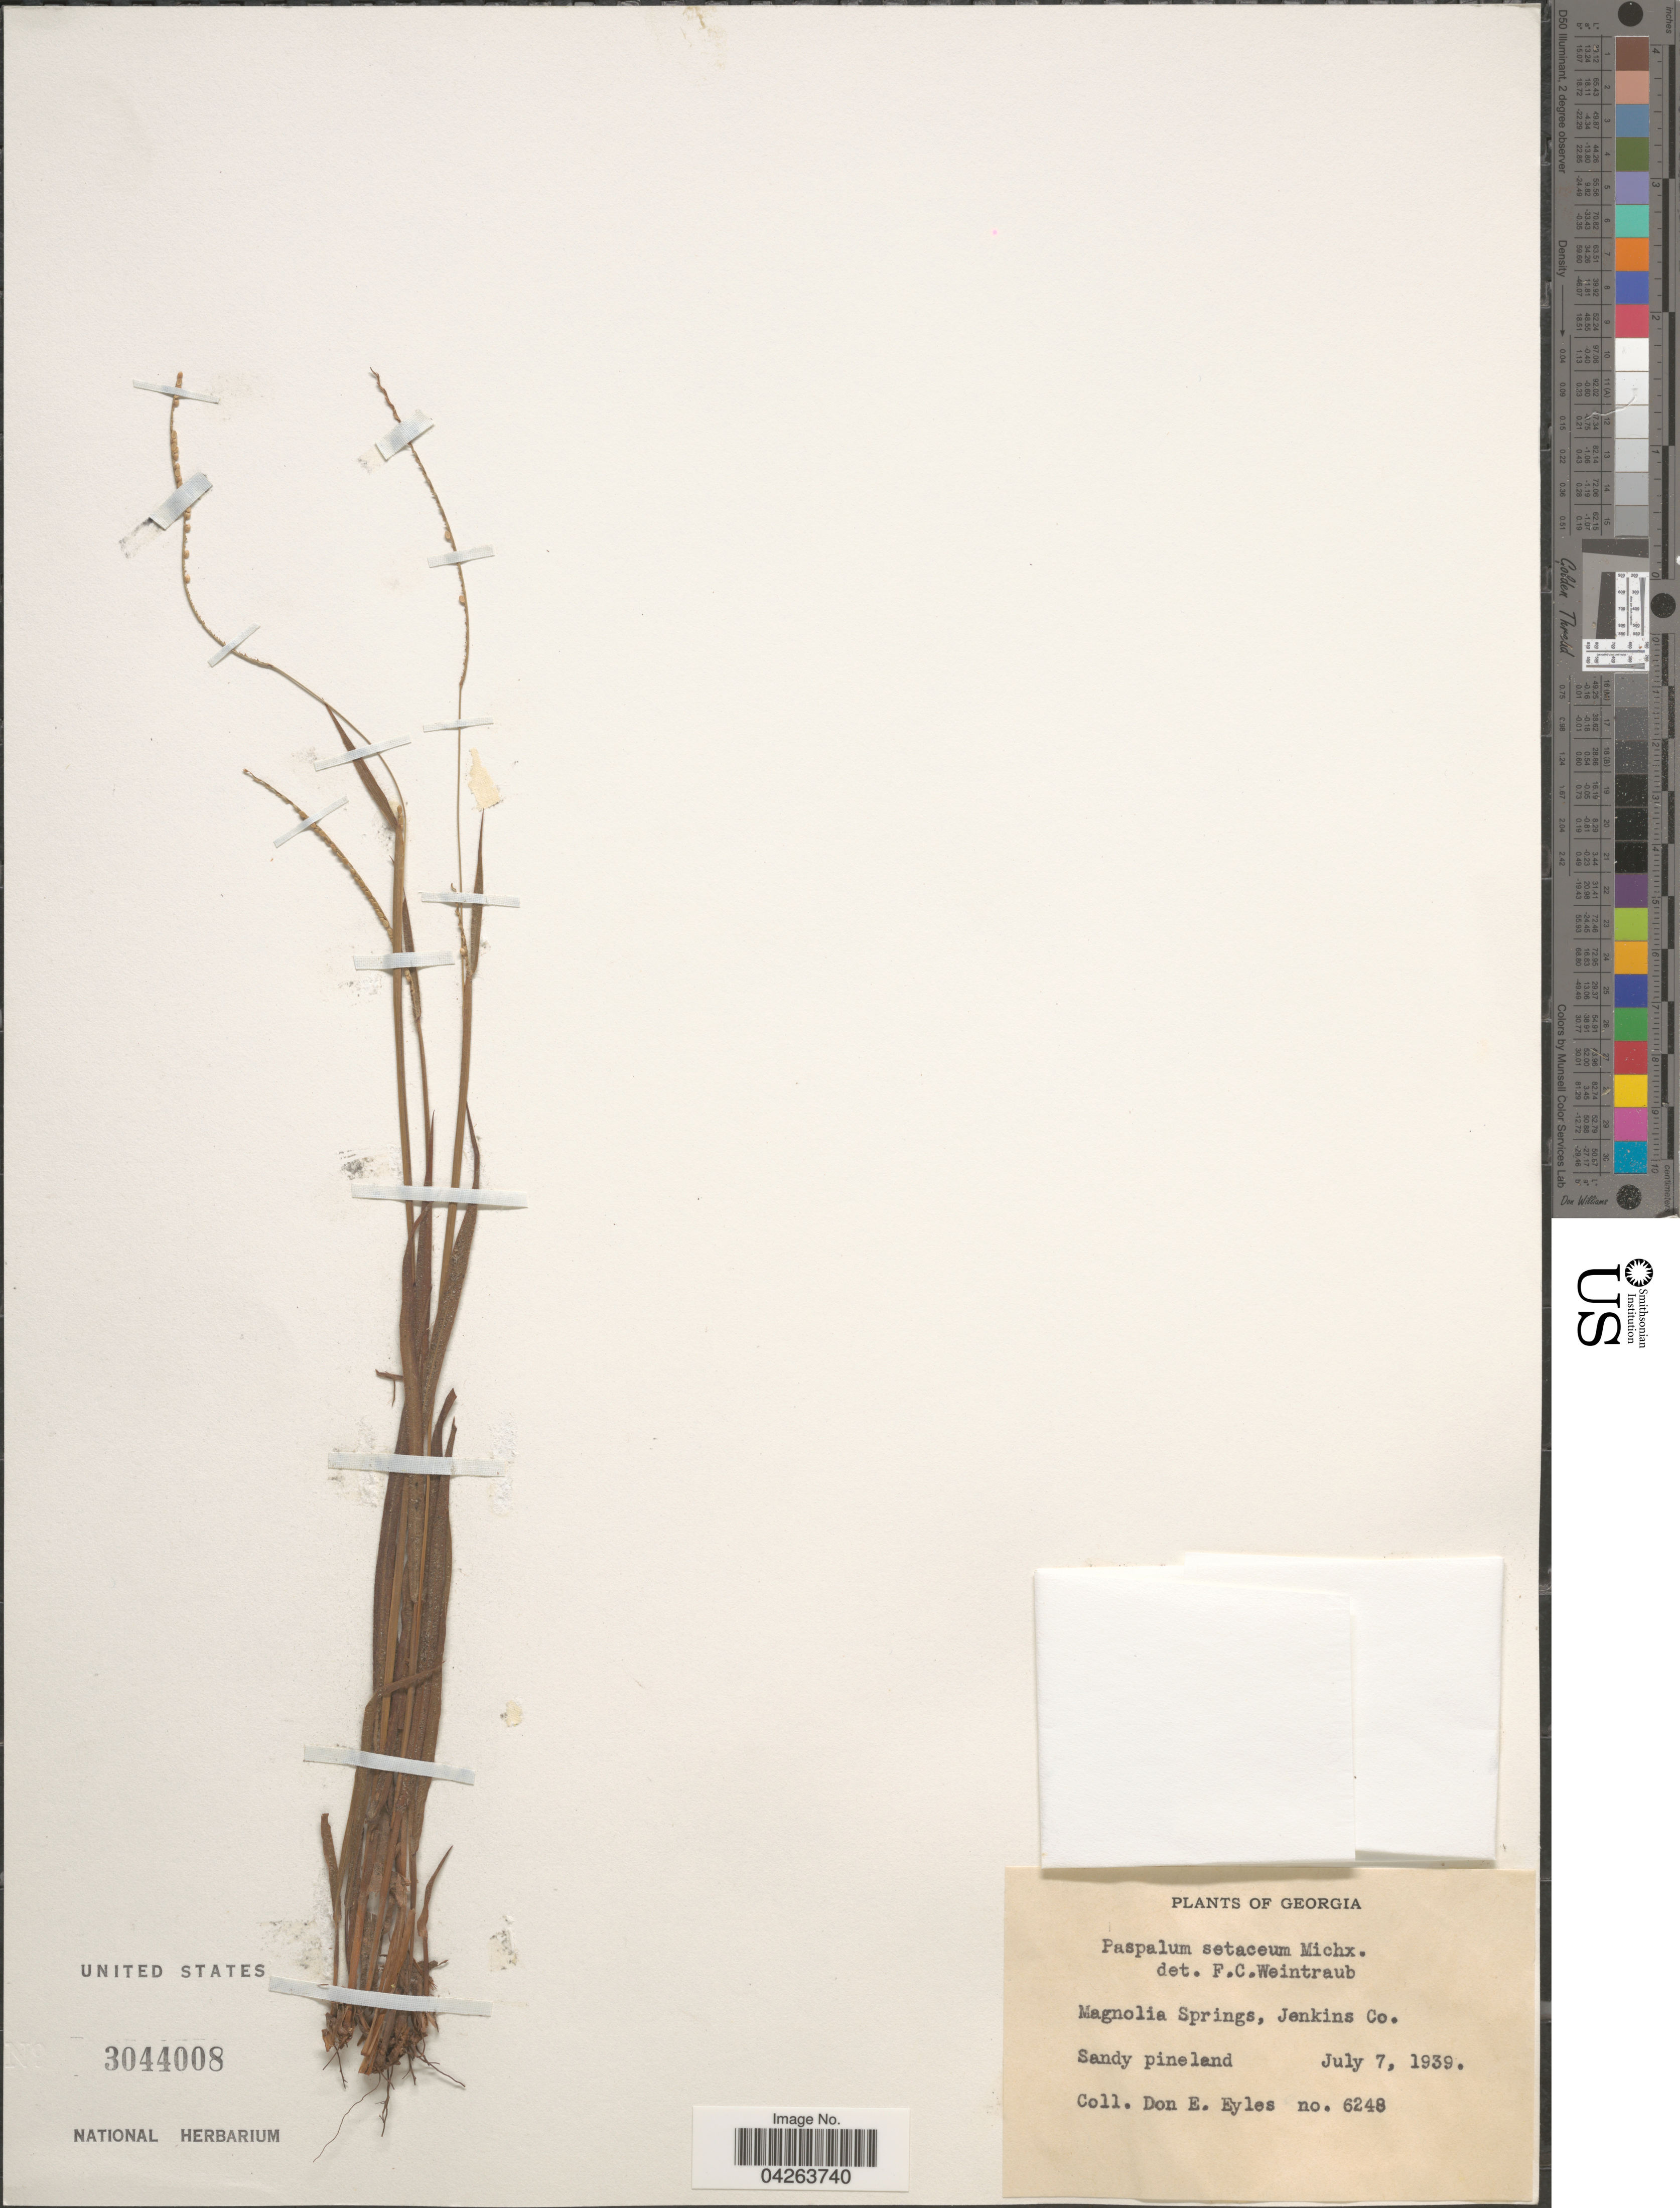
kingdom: Plantae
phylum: Tracheophyta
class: Liliopsida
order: Poales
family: Poaceae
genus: Paspalum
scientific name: Paspalum setaceum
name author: Michx.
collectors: D. Eyles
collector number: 6248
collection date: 1939-07-07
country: United States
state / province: Georgia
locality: Magnolia Springs, Jenkins Co.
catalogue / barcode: US 3044008